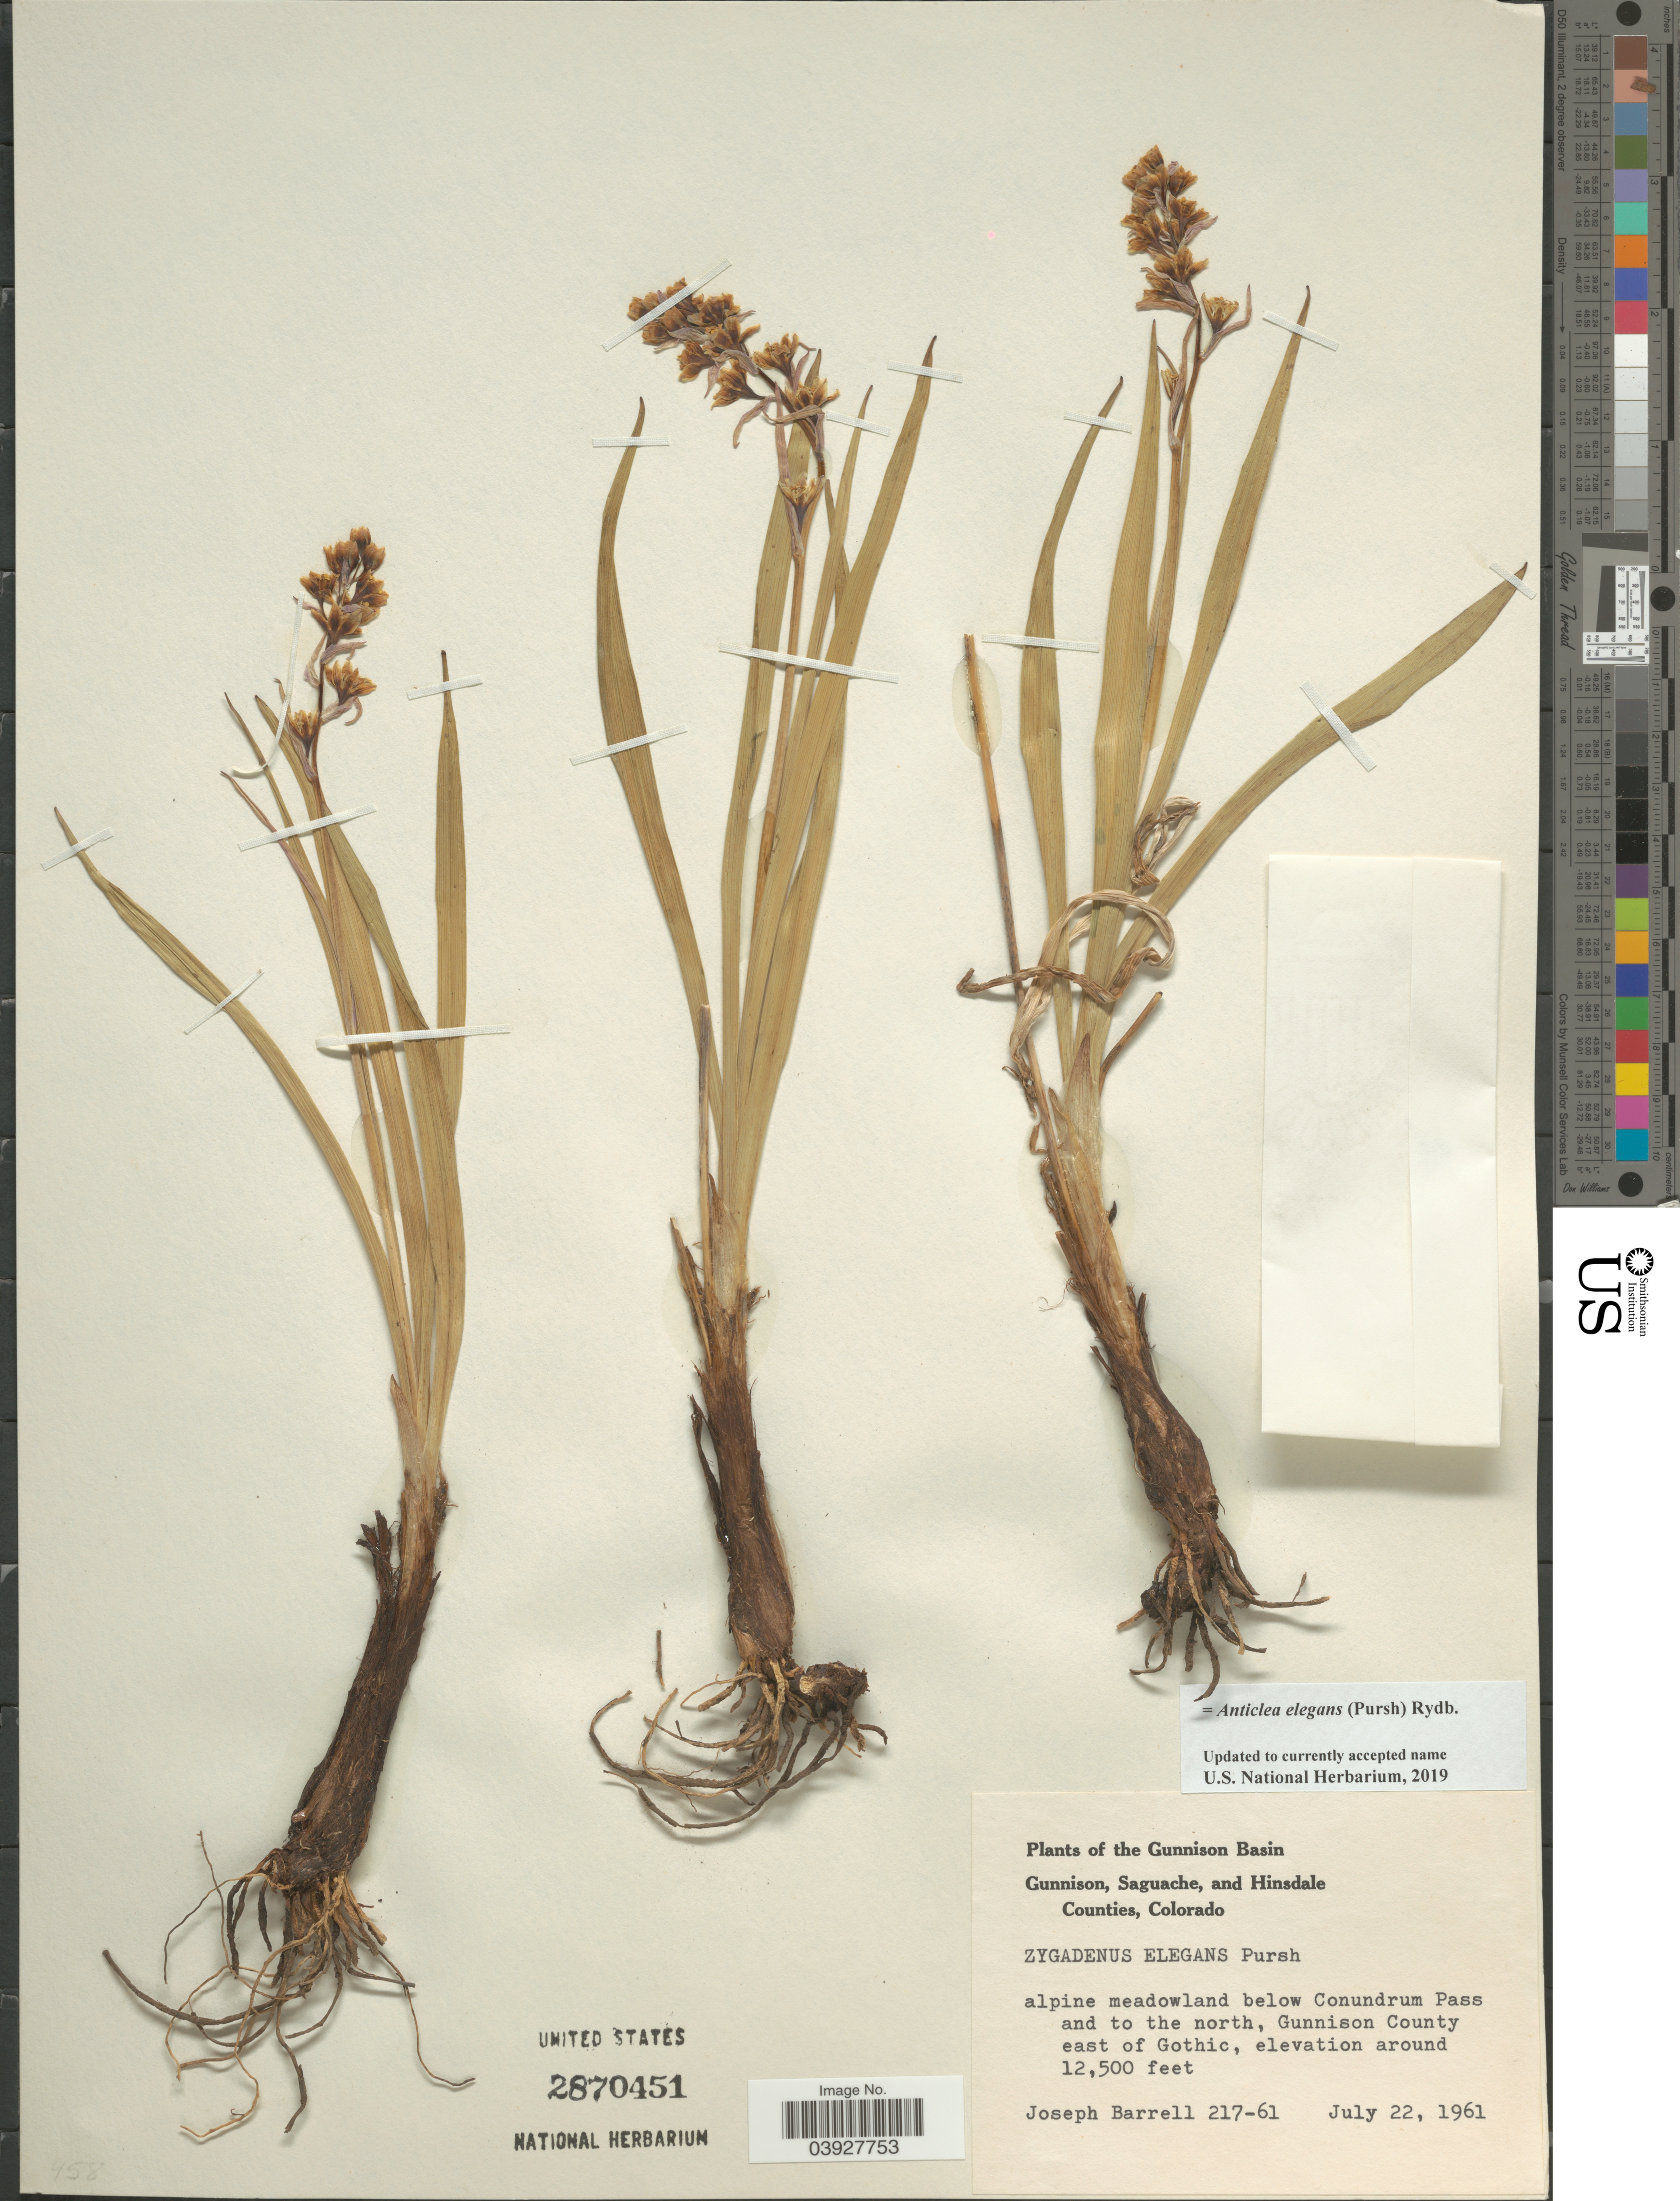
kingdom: Plantae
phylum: Tracheophyta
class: Liliopsida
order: Liliales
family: Melanthiaceae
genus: Anticlea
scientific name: Anticlea elegans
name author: (Pursh) Rydb.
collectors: J. Barrell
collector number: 217-61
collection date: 1961-07-22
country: United States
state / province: Colorado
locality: Gunnison Basin. Alpine meadowland below Conundrum Pass and to the north, Gunnison County east of Gothic.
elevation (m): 3810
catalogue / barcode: US 2870451